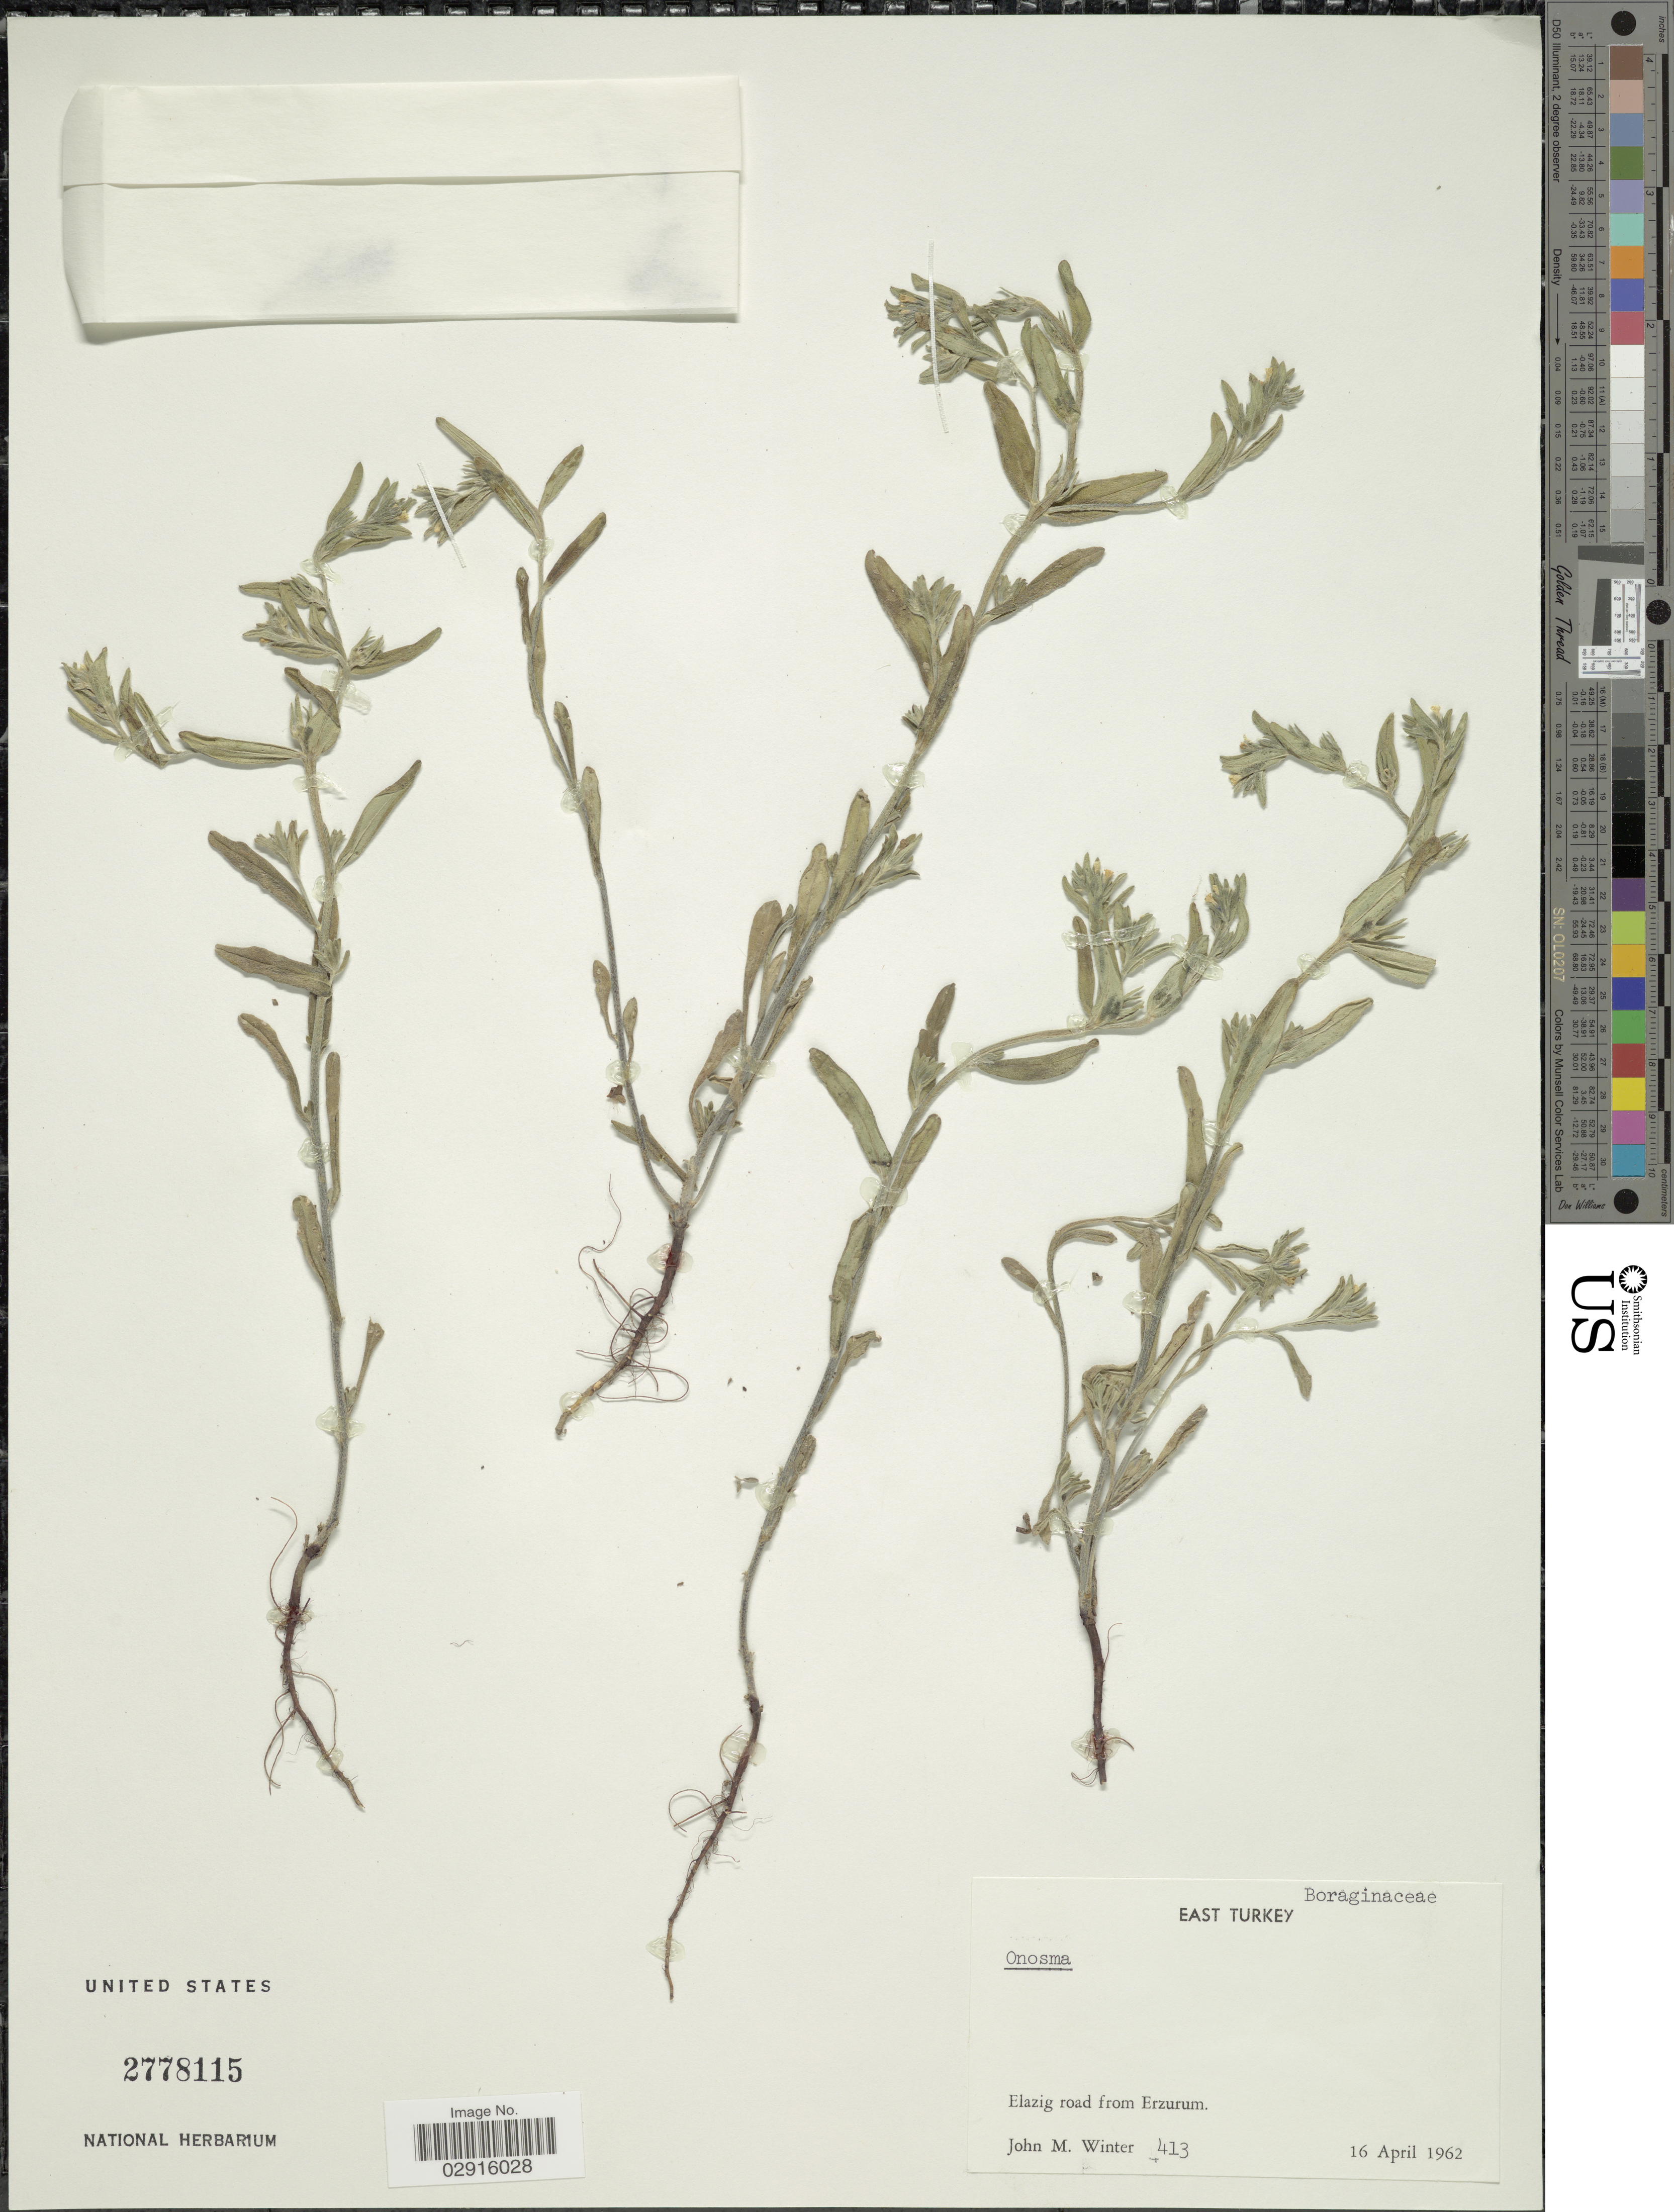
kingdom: Plantae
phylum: Tracheophyta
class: Magnoliopsida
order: Boraginales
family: Boraginaceae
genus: Onosma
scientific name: Onosma sp.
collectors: J. M. Winter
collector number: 413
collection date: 1962-04-16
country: Turkey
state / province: Erzurum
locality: East Turkey, Elazig road from Erzurum.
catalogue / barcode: US 2778115